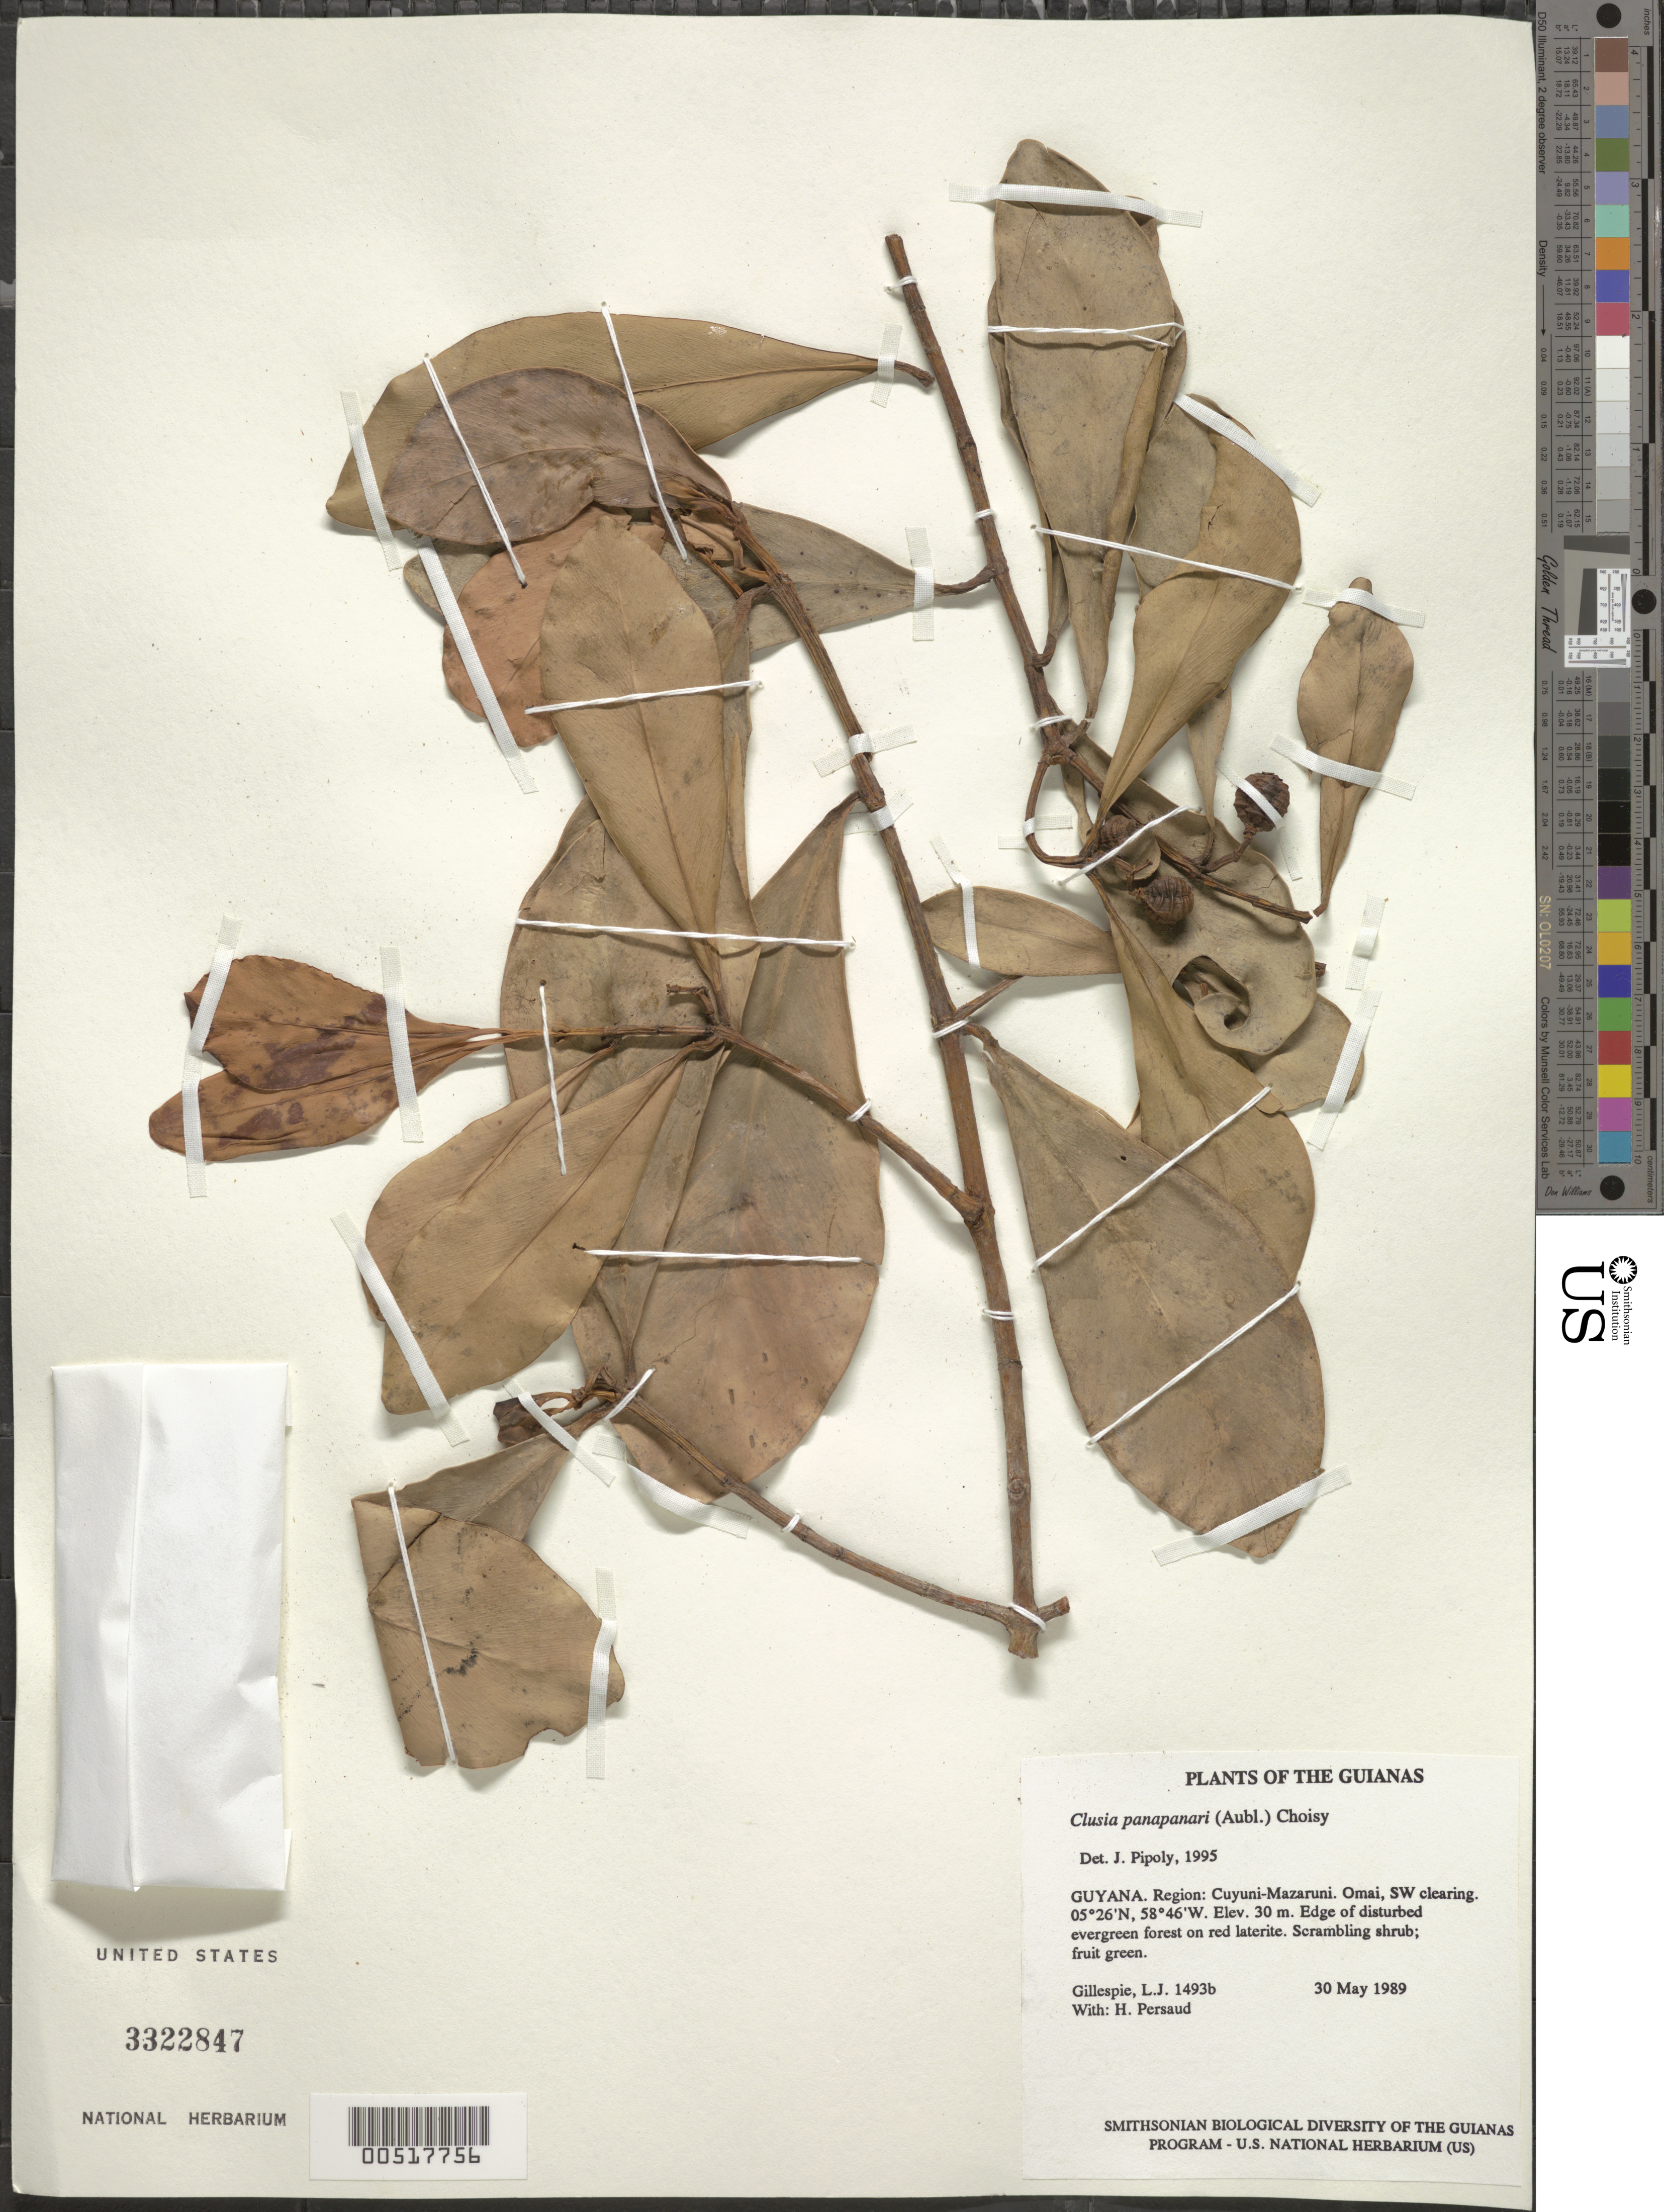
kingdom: Plantae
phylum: Tracheophyta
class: Magnoliopsida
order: Malpighiales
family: Clusiaceae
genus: Clusia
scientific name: Clusia panapanari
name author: (Aubl.) Choisy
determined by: Pipoly, J. J., III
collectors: L. J. Gillespie & H. Persaud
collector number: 1493 b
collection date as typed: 30 May 1989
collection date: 1989-05-30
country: Guyana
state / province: Cuyuni-Mazaruni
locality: Omai, SW clearing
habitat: Edge of disturbed evergreen forest on red laterite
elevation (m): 30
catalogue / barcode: US 3322847